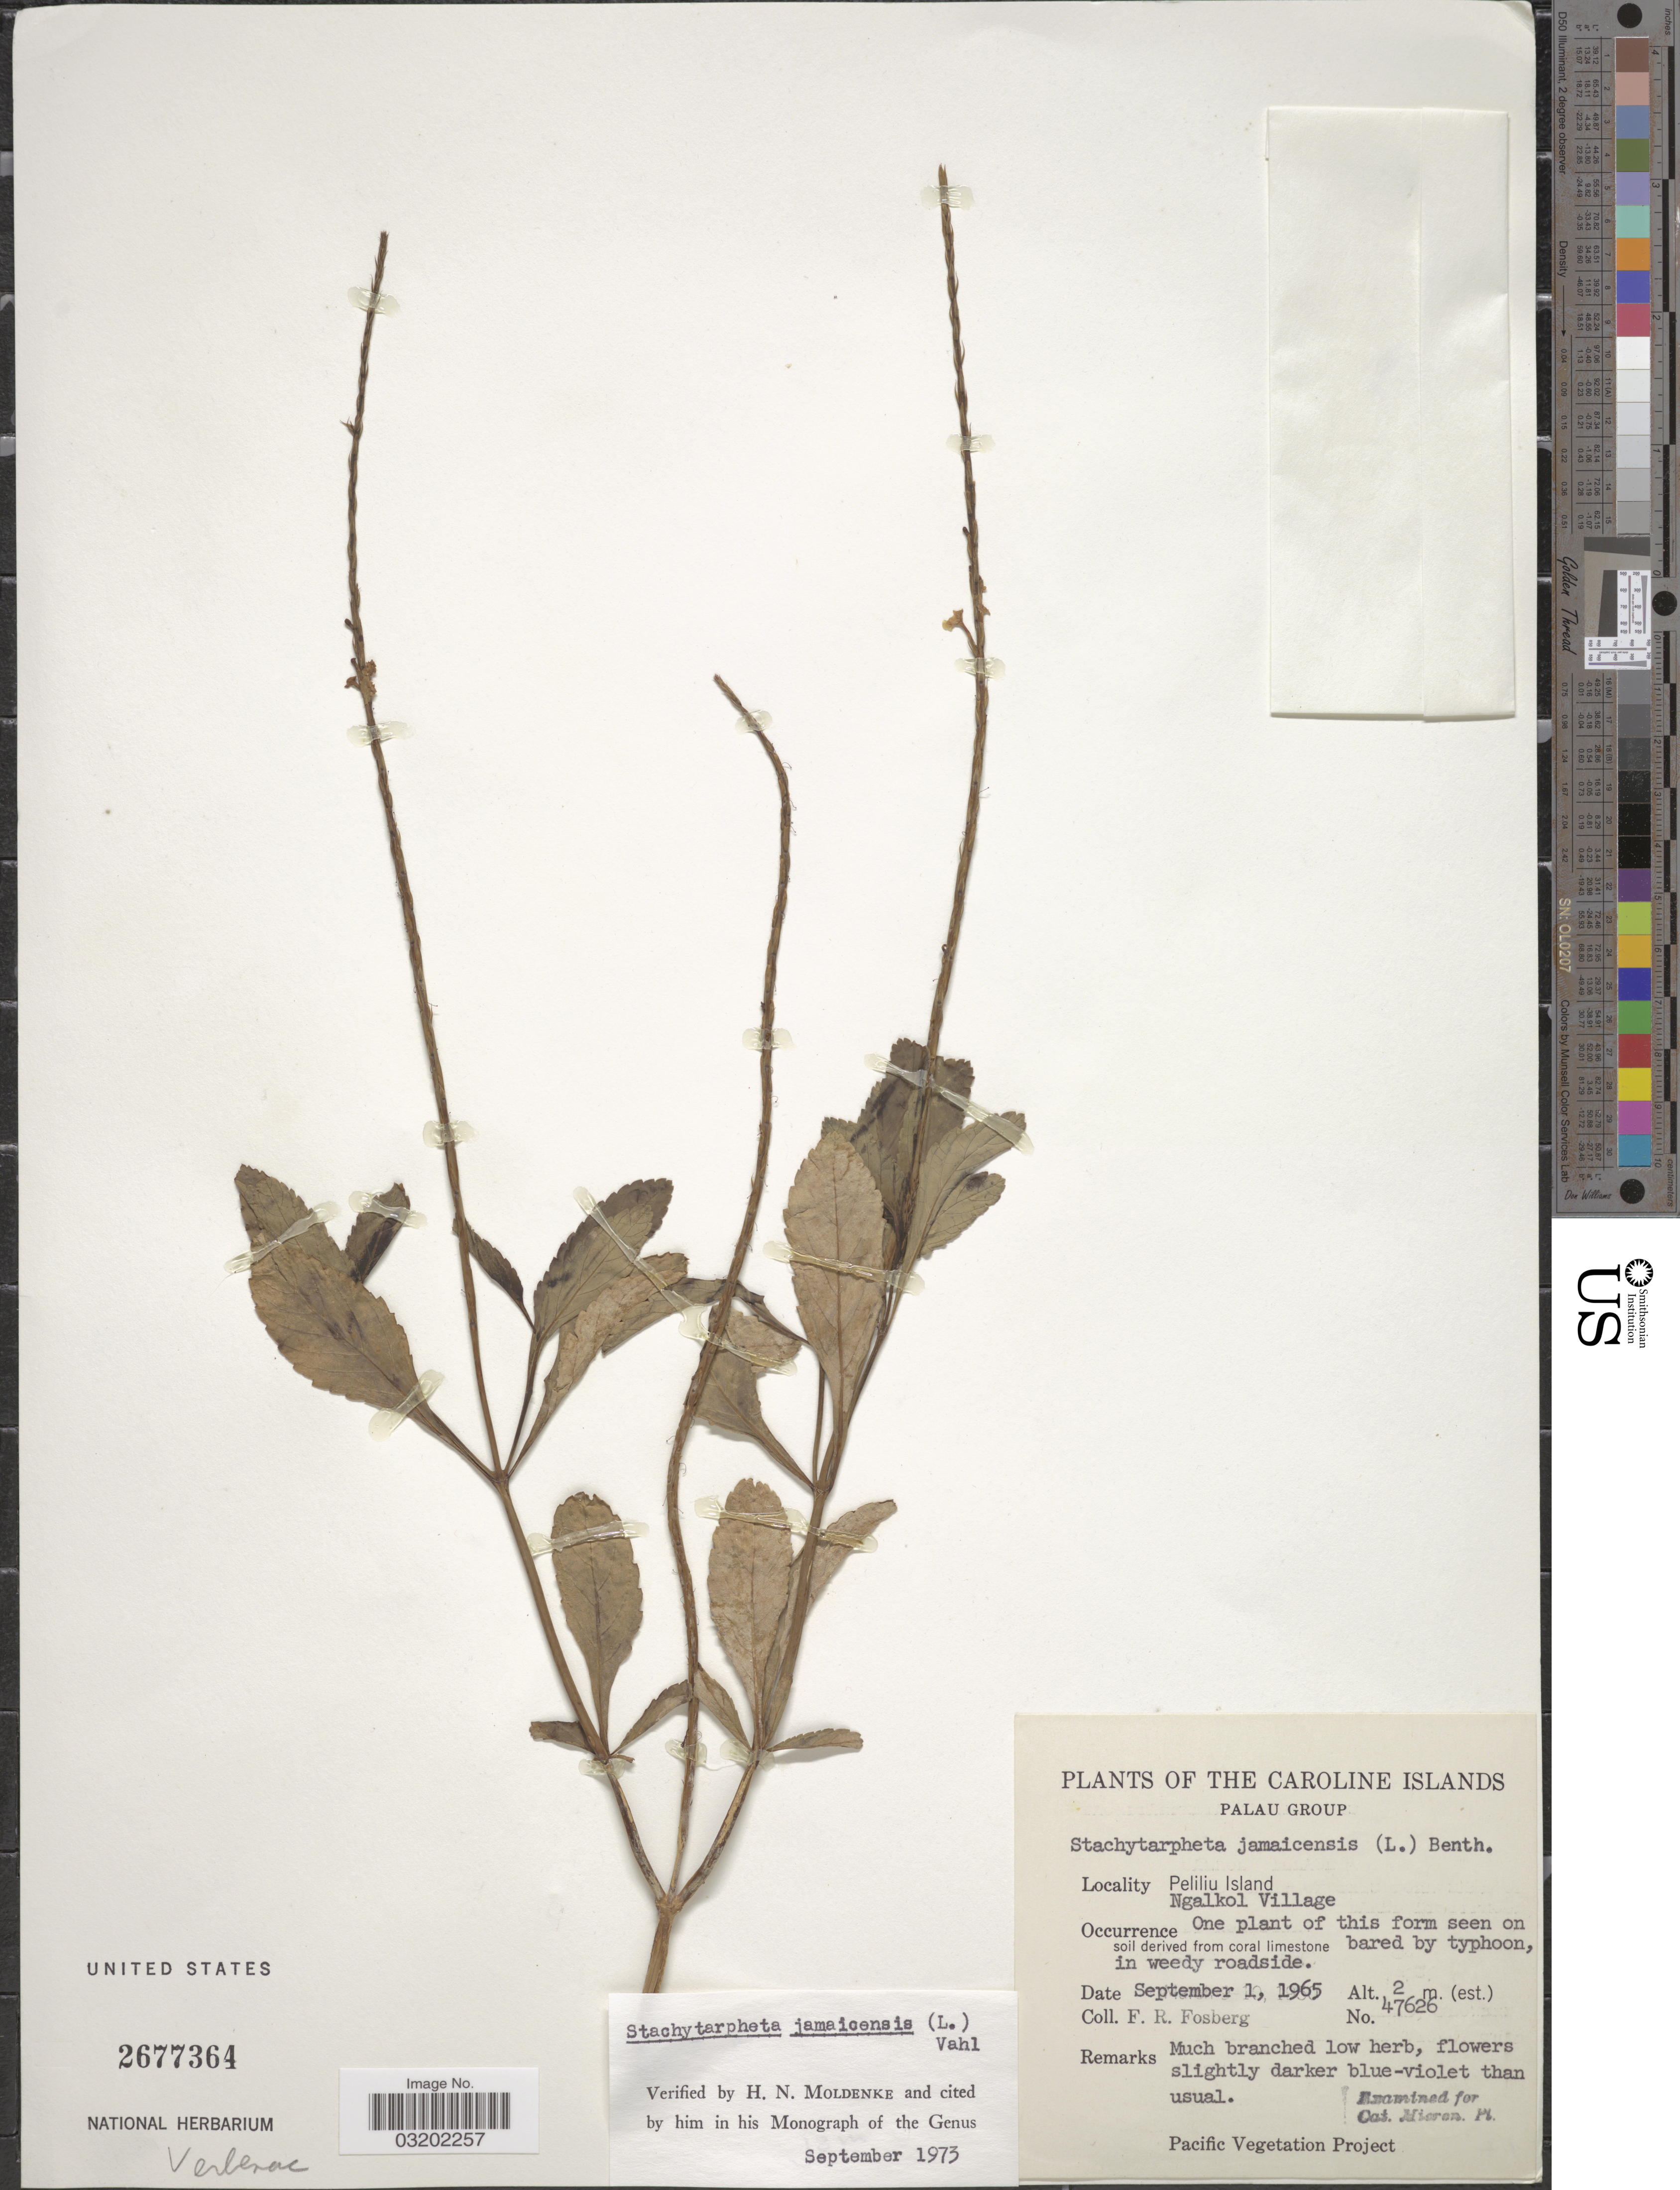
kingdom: Plantae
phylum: Tracheophyta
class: Magnoliopsida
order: Lamiales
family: Verbenaceae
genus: Stachytarpheta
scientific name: Stachytarpheta jamaicensis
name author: (L.) Vahl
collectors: F. R. Fosberg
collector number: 47626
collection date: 1965-09-01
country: Palau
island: Beliliou [Peleliu]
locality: Caroline Islands. Palau Group. Peliliu Island. Ngalkol Village.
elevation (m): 2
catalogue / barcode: US 2677364